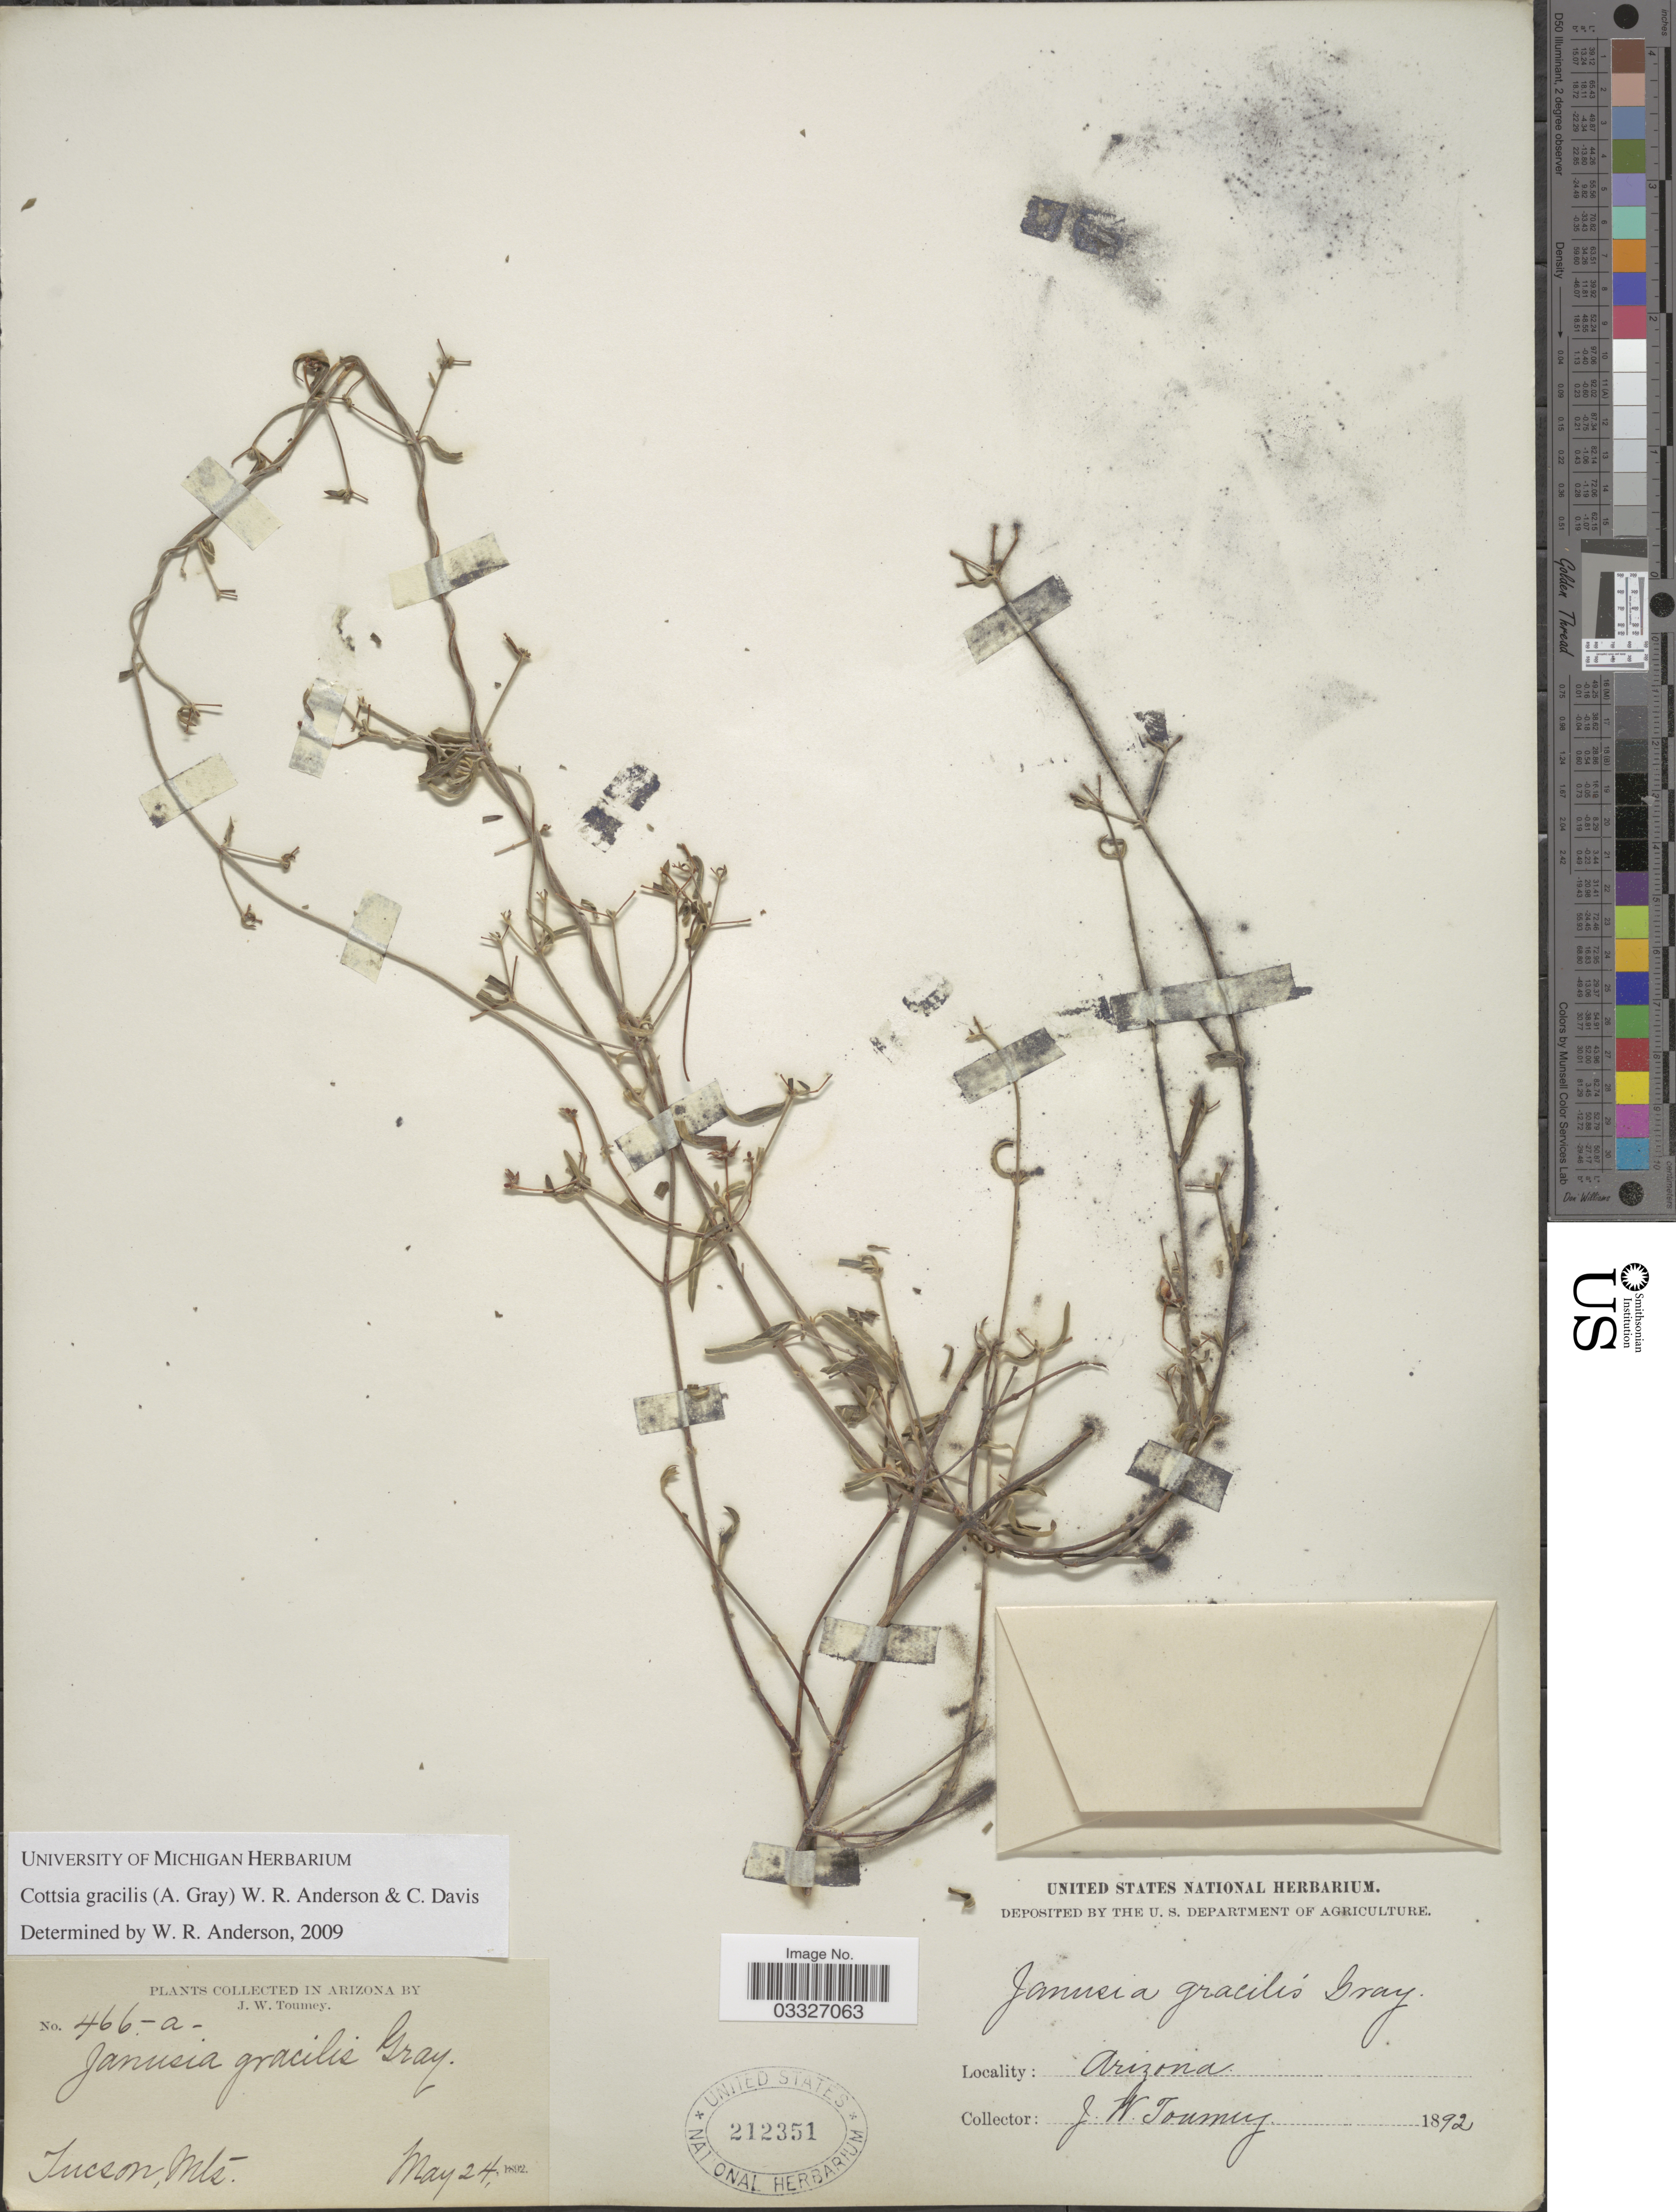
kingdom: Plantae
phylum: Tracheophyta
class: Magnoliopsida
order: Malpighiales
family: Malpighiaceae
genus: Cottsia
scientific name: Cottsia gracilis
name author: (A. Gray) W.R. Anderson & C. Davis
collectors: J. W. Toumey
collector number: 466-a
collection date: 1892-05-24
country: United States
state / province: Arizona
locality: Tucson Mts.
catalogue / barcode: US 212351